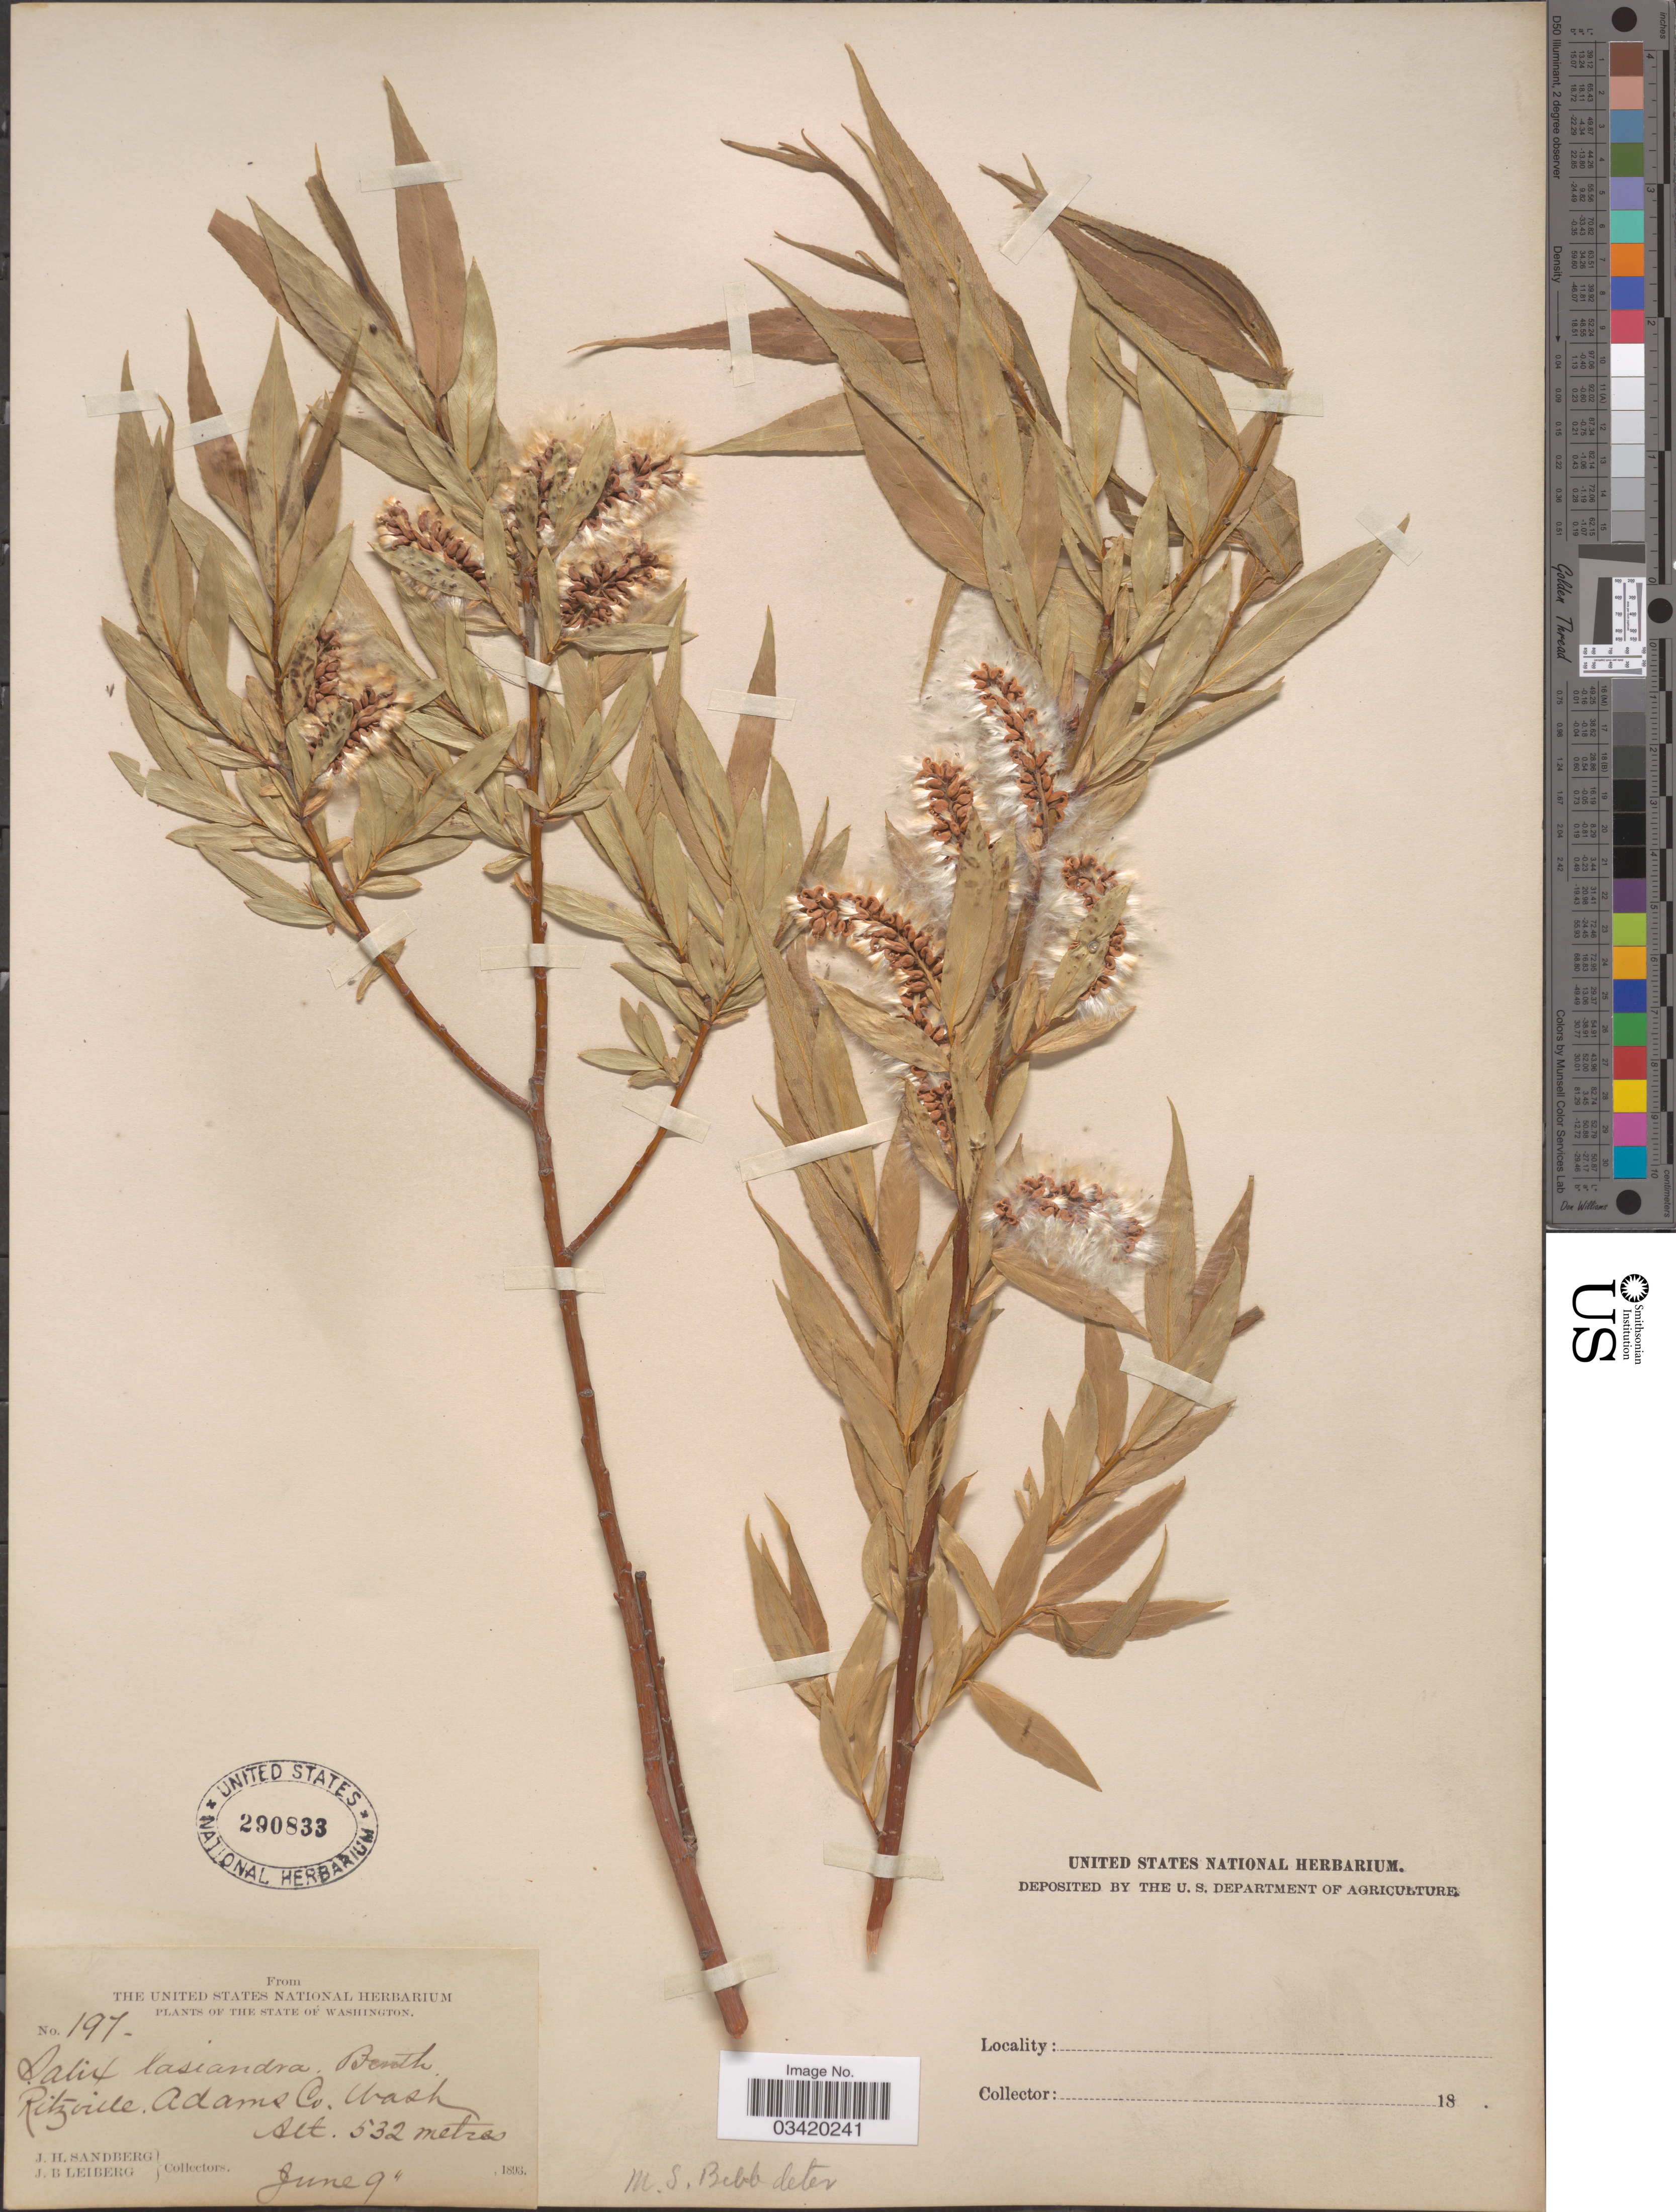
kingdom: Plantae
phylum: Tracheophyta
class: Magnoliopsida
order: Malpighiales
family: Salicaceae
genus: Salix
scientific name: Salix fendleriana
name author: Andersson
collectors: J. H. Sandberg & J. B. Leiberg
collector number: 197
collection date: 1893-06-09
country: United States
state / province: Washington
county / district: Adams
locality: Ritzville. Adams Co.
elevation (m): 532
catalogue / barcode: US 290833